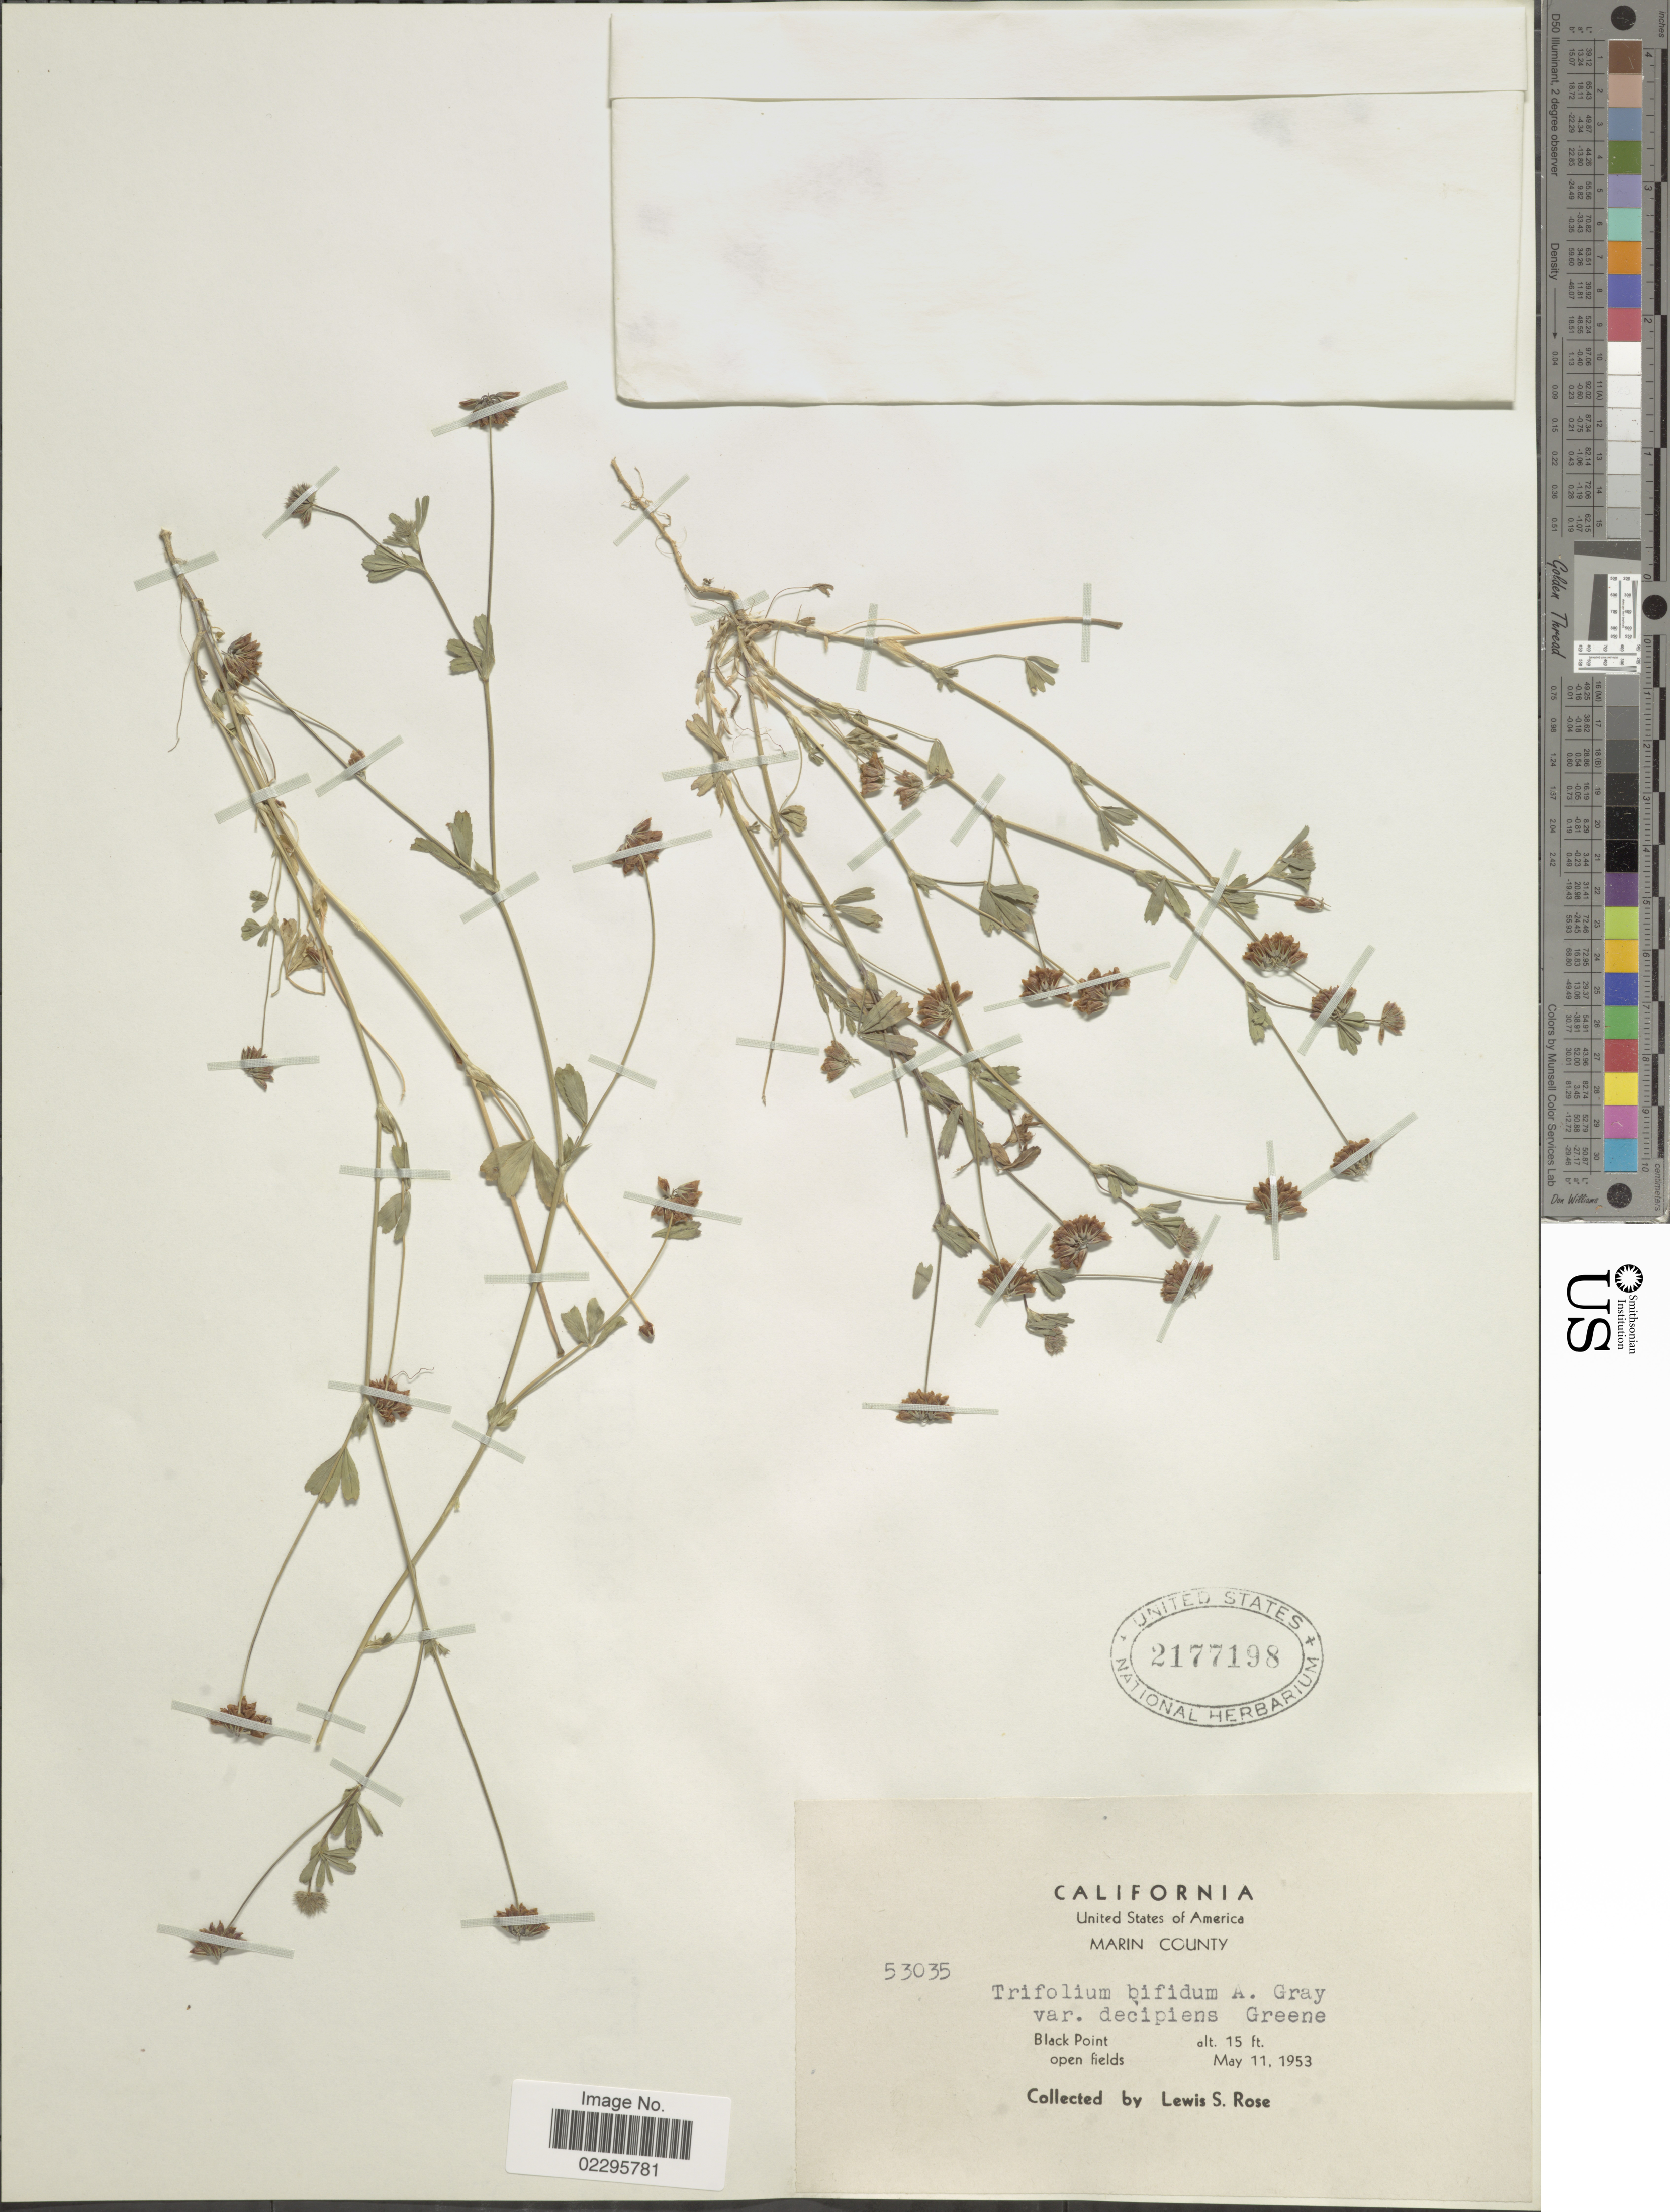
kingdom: Plantae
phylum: Tracheophyta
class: Magnoliopsida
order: Fabales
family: Fabaceae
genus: Trifolium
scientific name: Trifolium bifidum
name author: A. Gray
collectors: L. S. Rose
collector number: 53035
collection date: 1953-05-11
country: United States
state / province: California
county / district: Marin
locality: Marin County, Black Point open fields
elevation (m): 5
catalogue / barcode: US 2177198